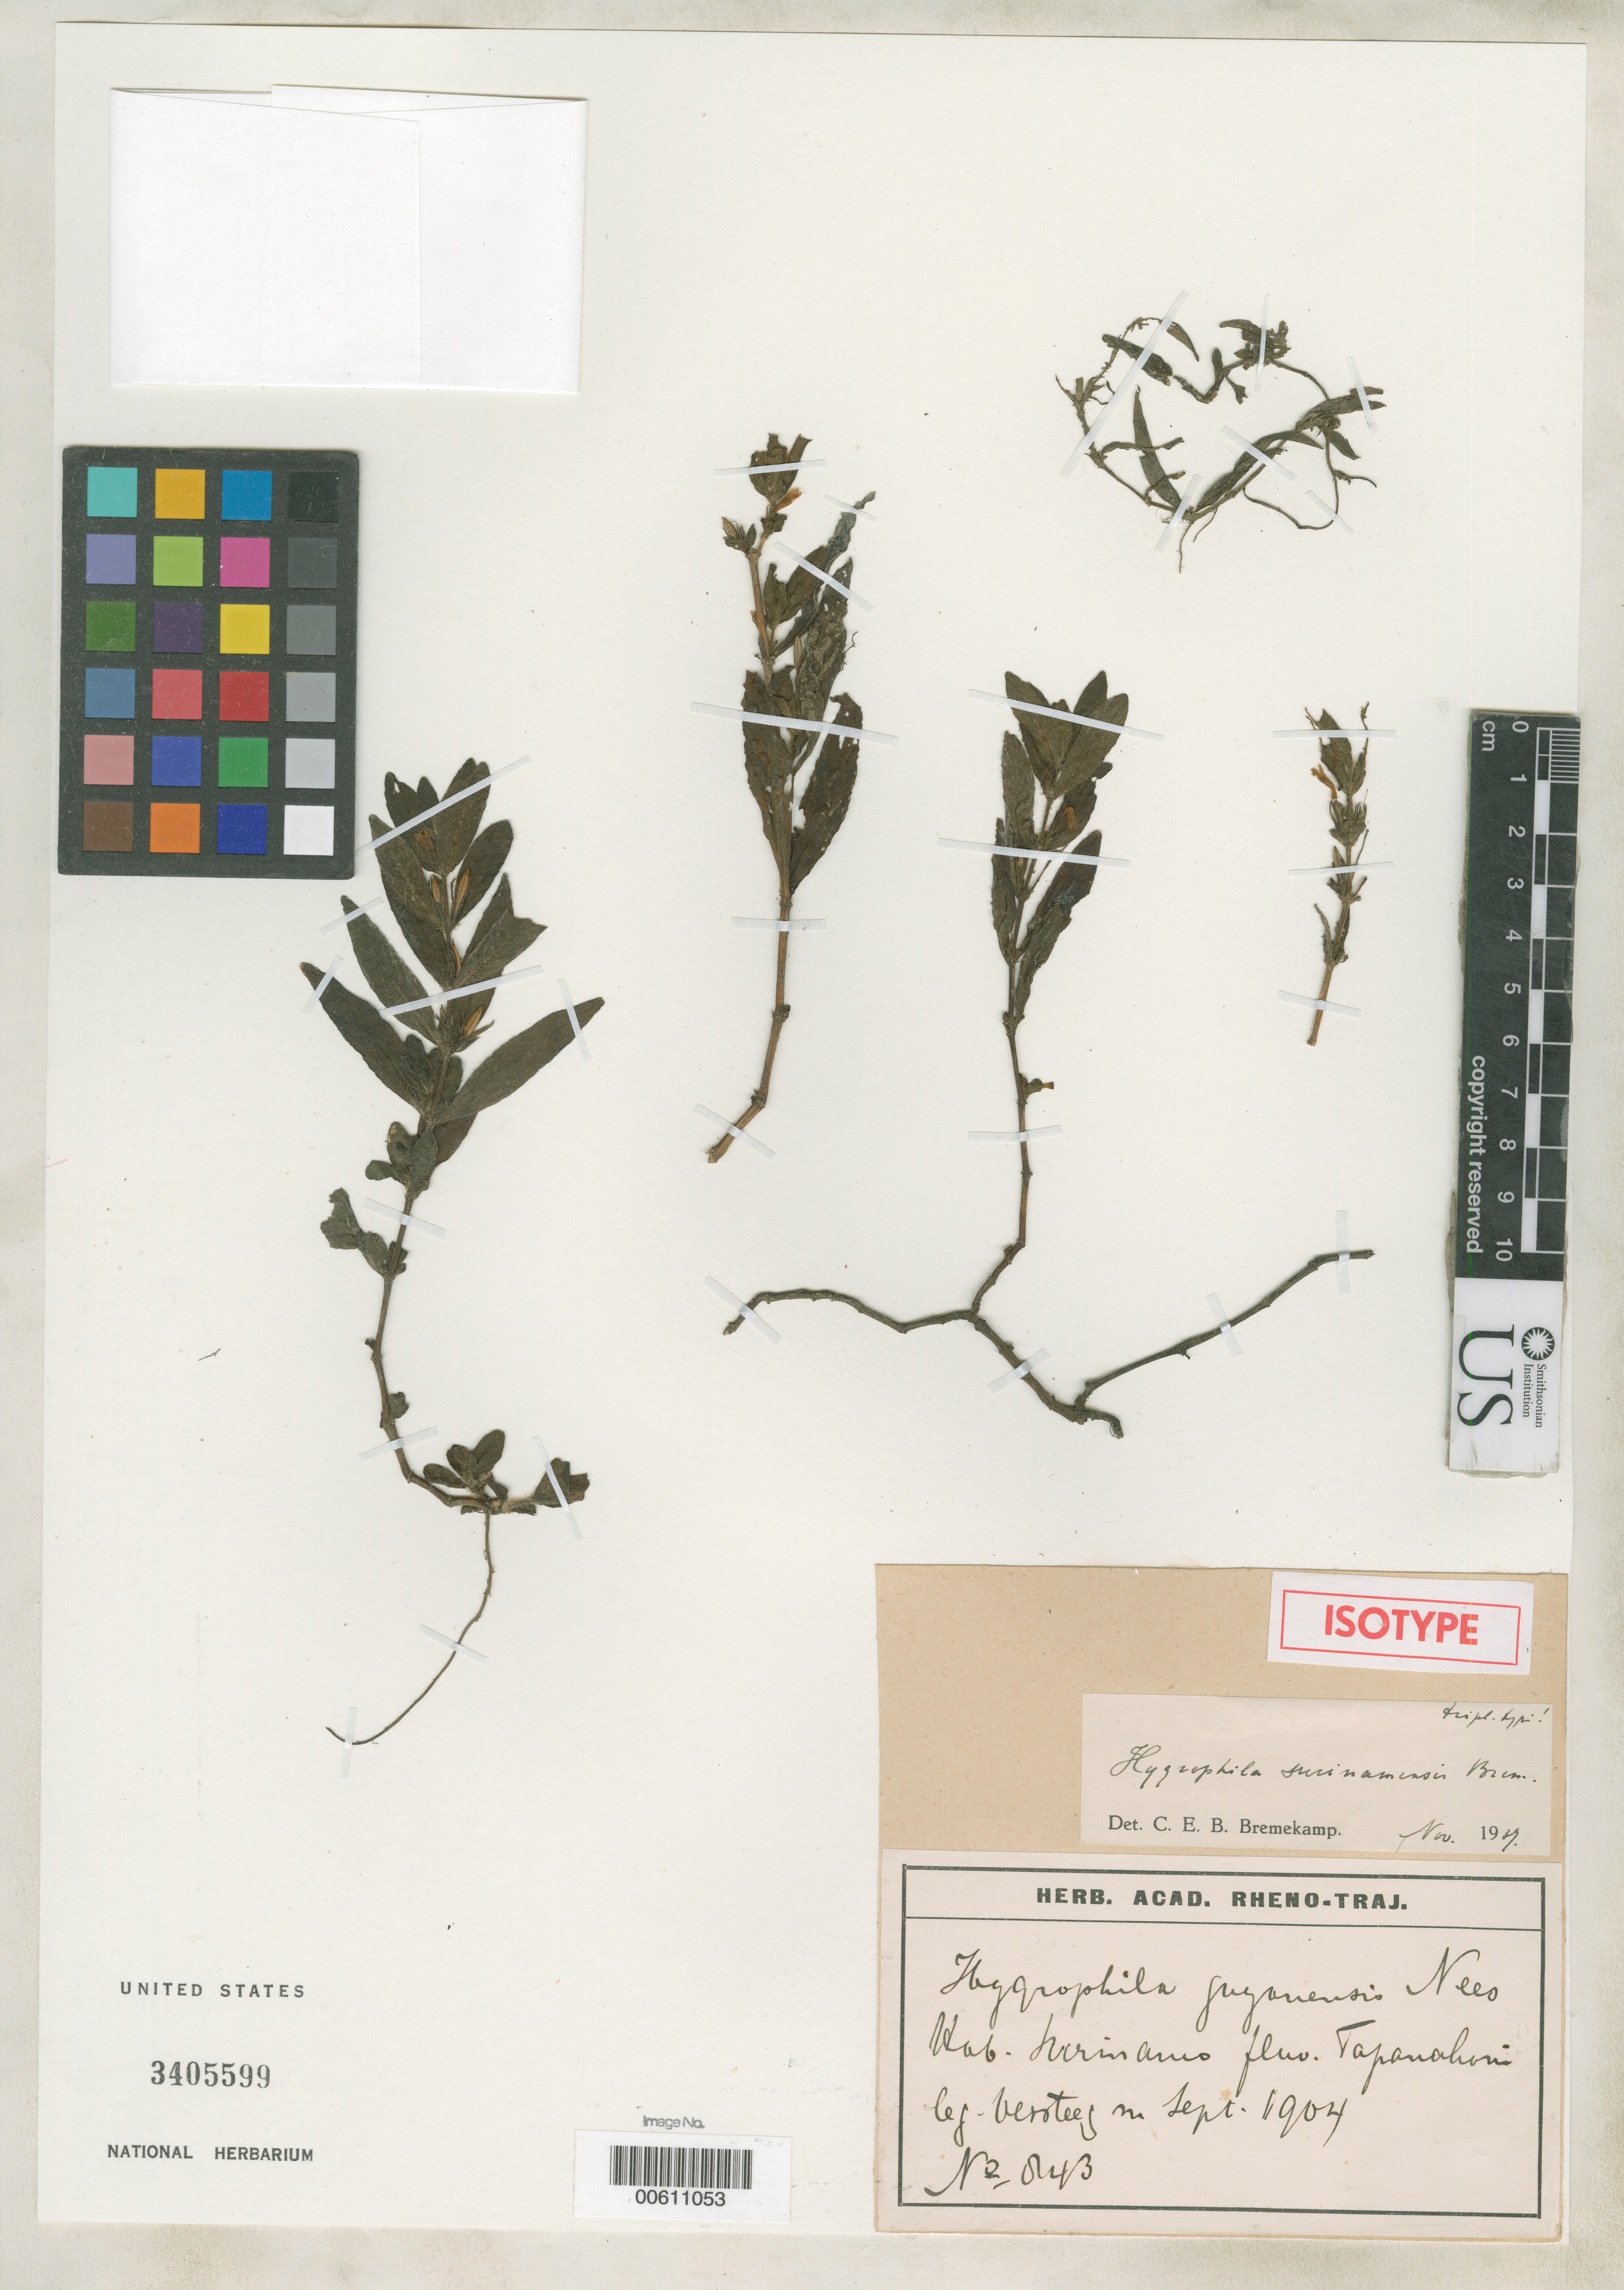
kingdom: Plantae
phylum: Tracheophyta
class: Magnoliopsida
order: Lamiales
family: Acanthaceae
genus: Hygrophila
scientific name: Hygrophila surinamensis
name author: Bremek.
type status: Isotype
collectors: G. Versteeg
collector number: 843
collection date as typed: Sep 1904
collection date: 1904-09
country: Suriname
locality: Tapanahoni River.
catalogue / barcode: US 3405599